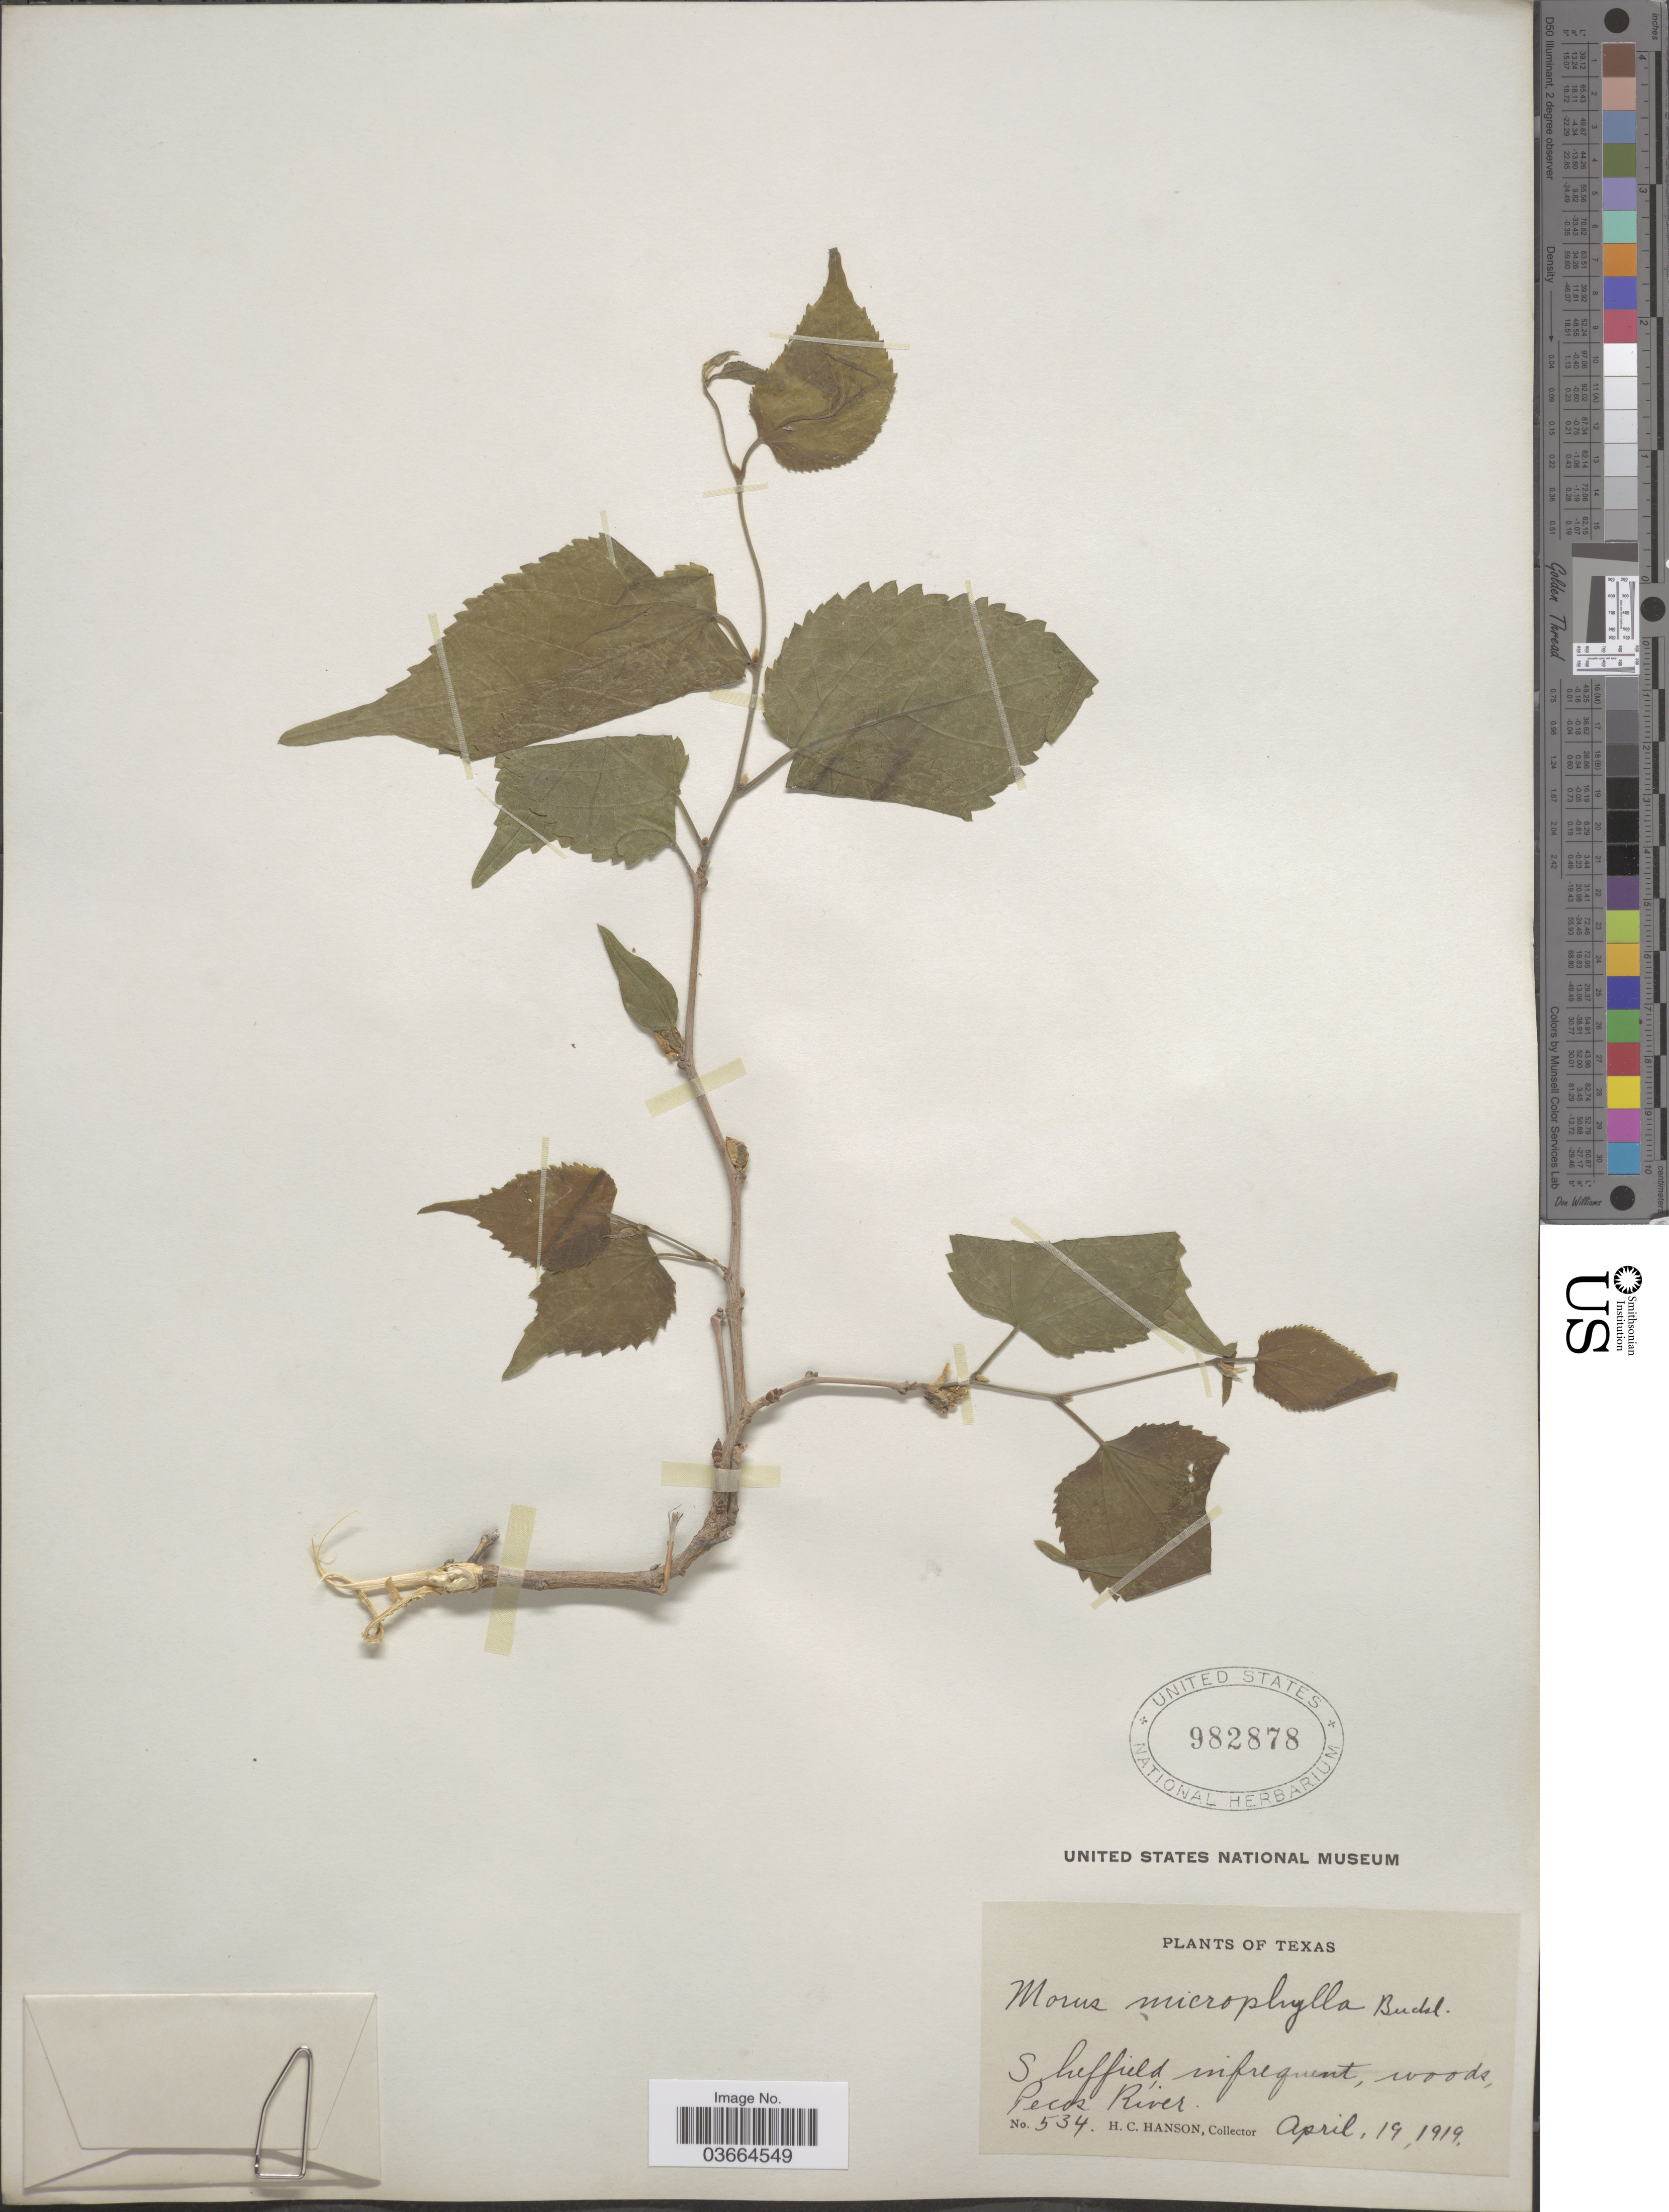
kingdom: Plantae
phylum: Tracheophyta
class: Magnoliopsida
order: Rosales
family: Moraceae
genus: Morus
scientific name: Morus microphylla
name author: Buckley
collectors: H. Hanson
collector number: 534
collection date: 1919-04-19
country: United States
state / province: Texas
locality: Sheffield, Pecos River.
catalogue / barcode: US 982878